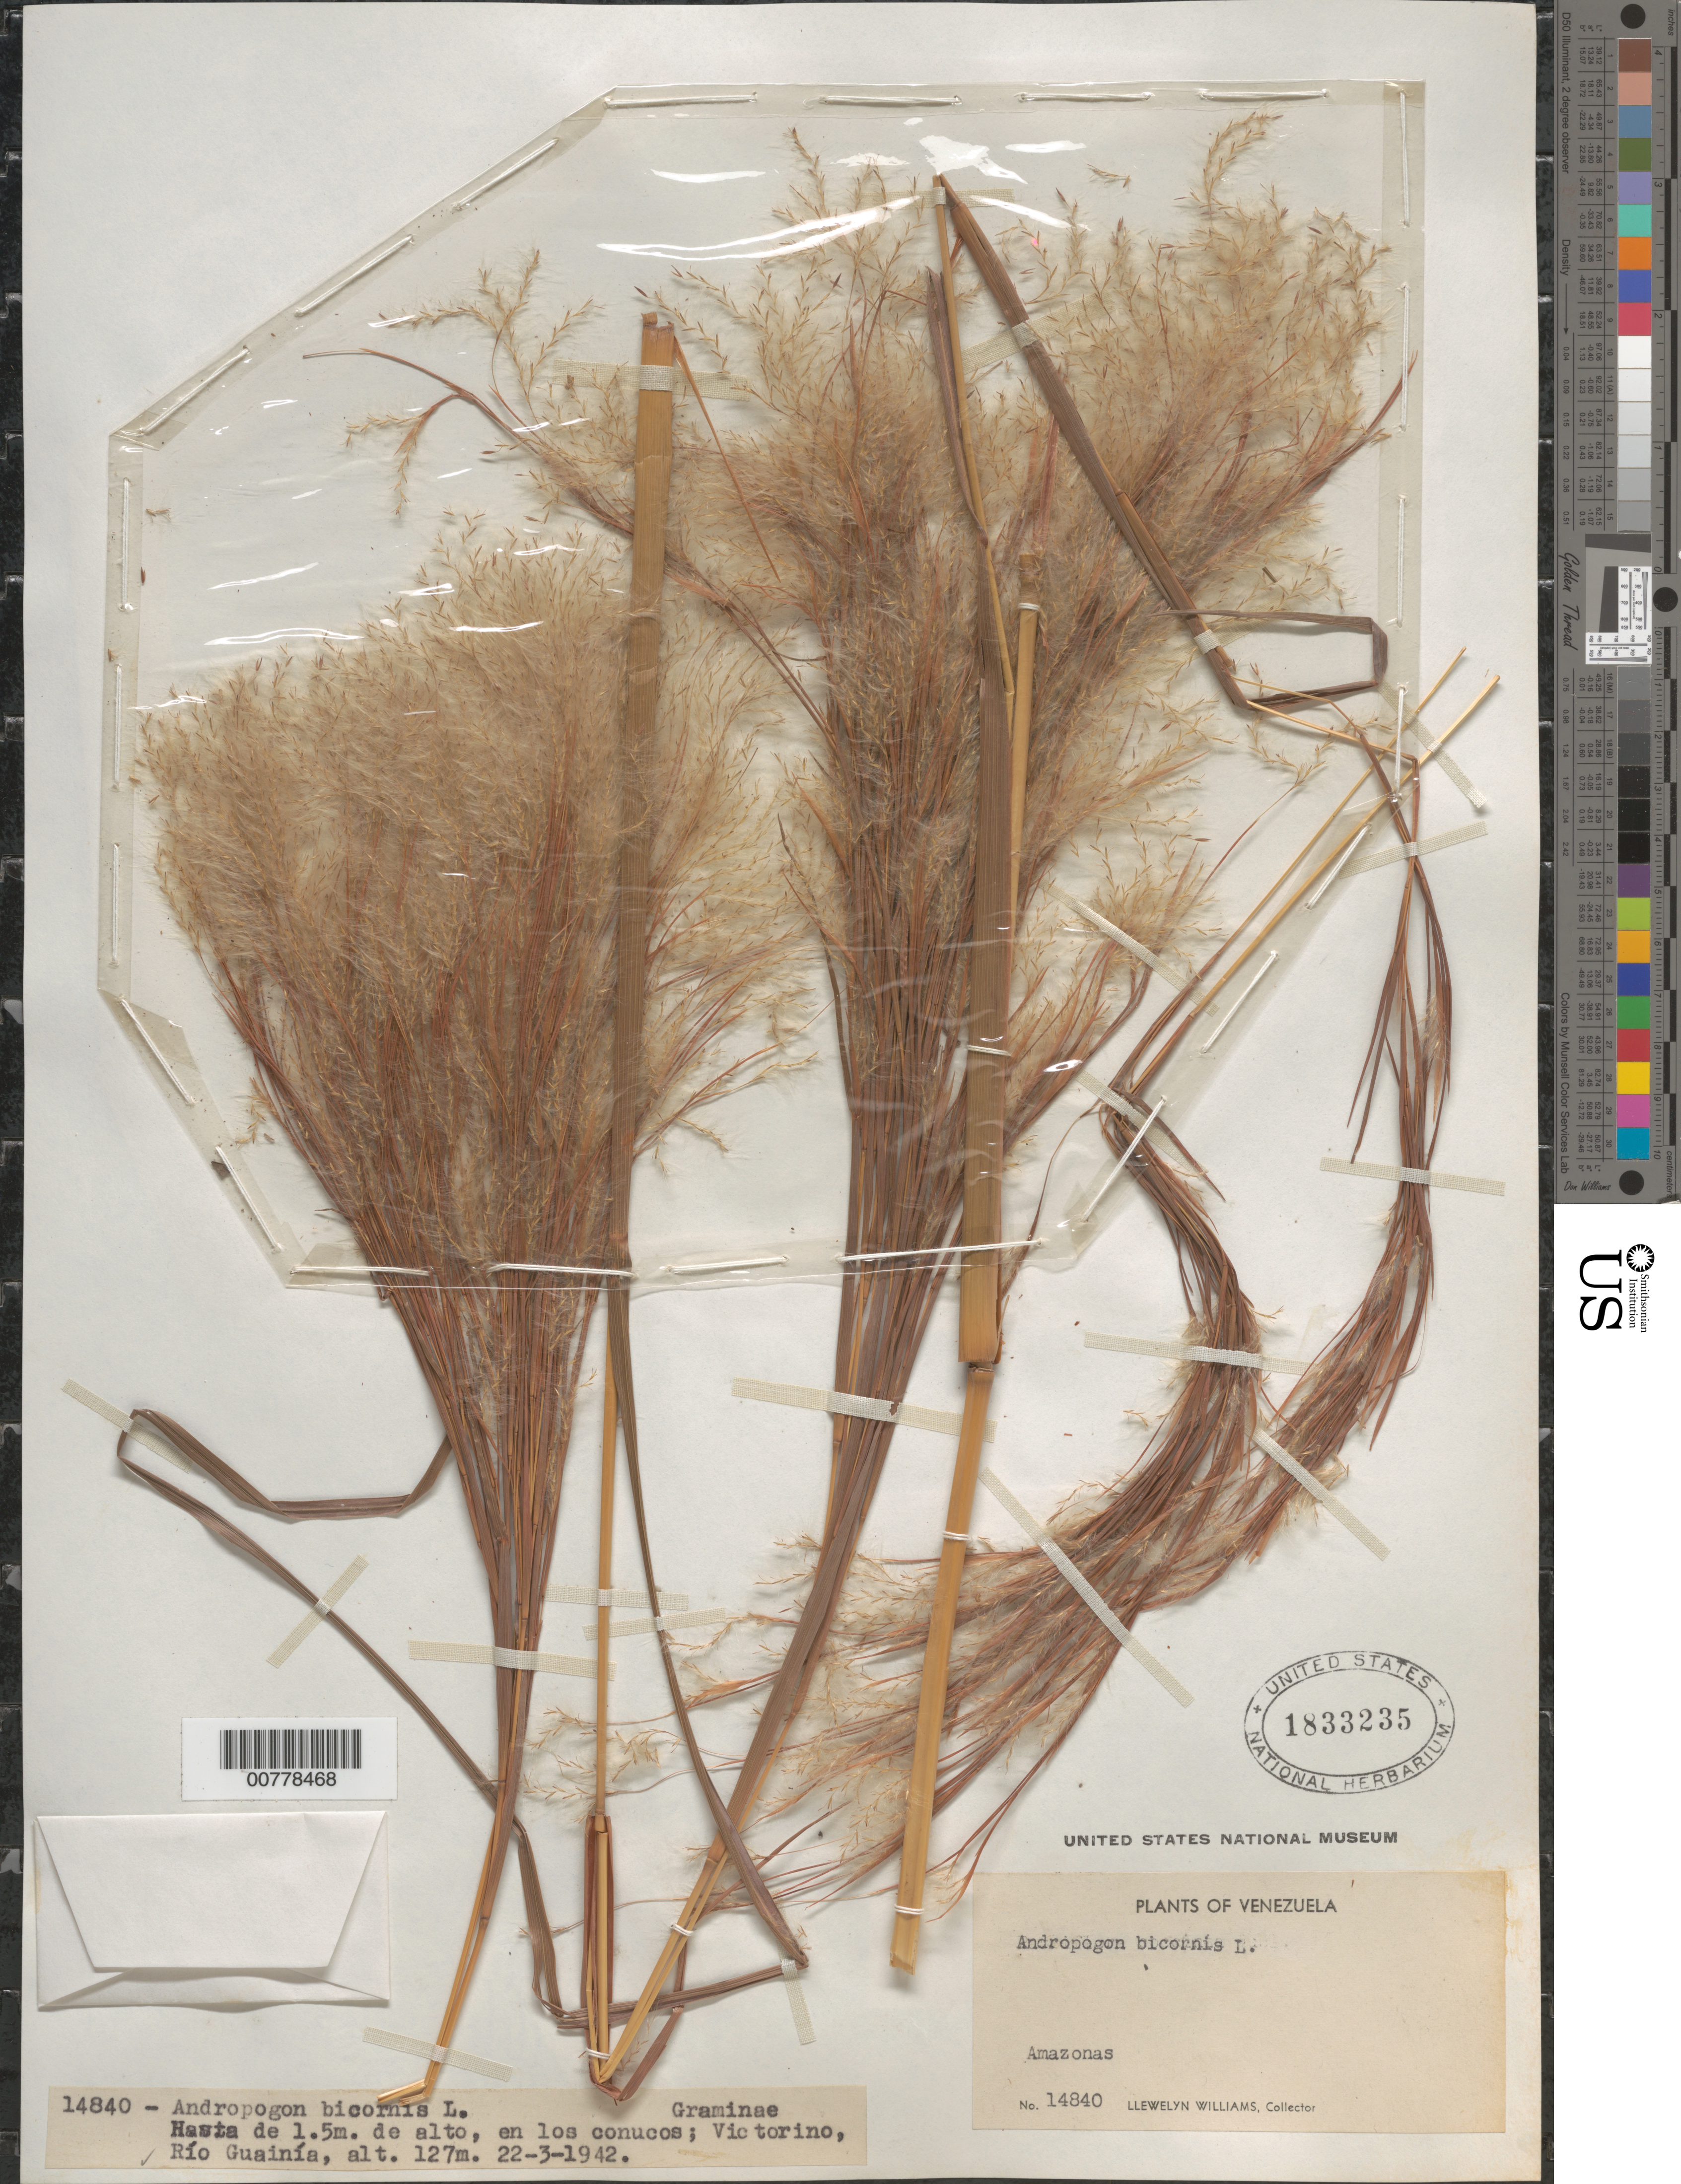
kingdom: Plantae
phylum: Tracheophyta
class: Liliopsida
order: Poales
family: Poaceae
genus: Andropogon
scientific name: Andropogon bicornis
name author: L.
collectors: Ll. Williams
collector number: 14840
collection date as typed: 22-Mar-42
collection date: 1942-03-22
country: Venezuela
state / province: Amazonas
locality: Victorino, Río Guainía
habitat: En los conucos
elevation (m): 127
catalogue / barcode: US 1833235